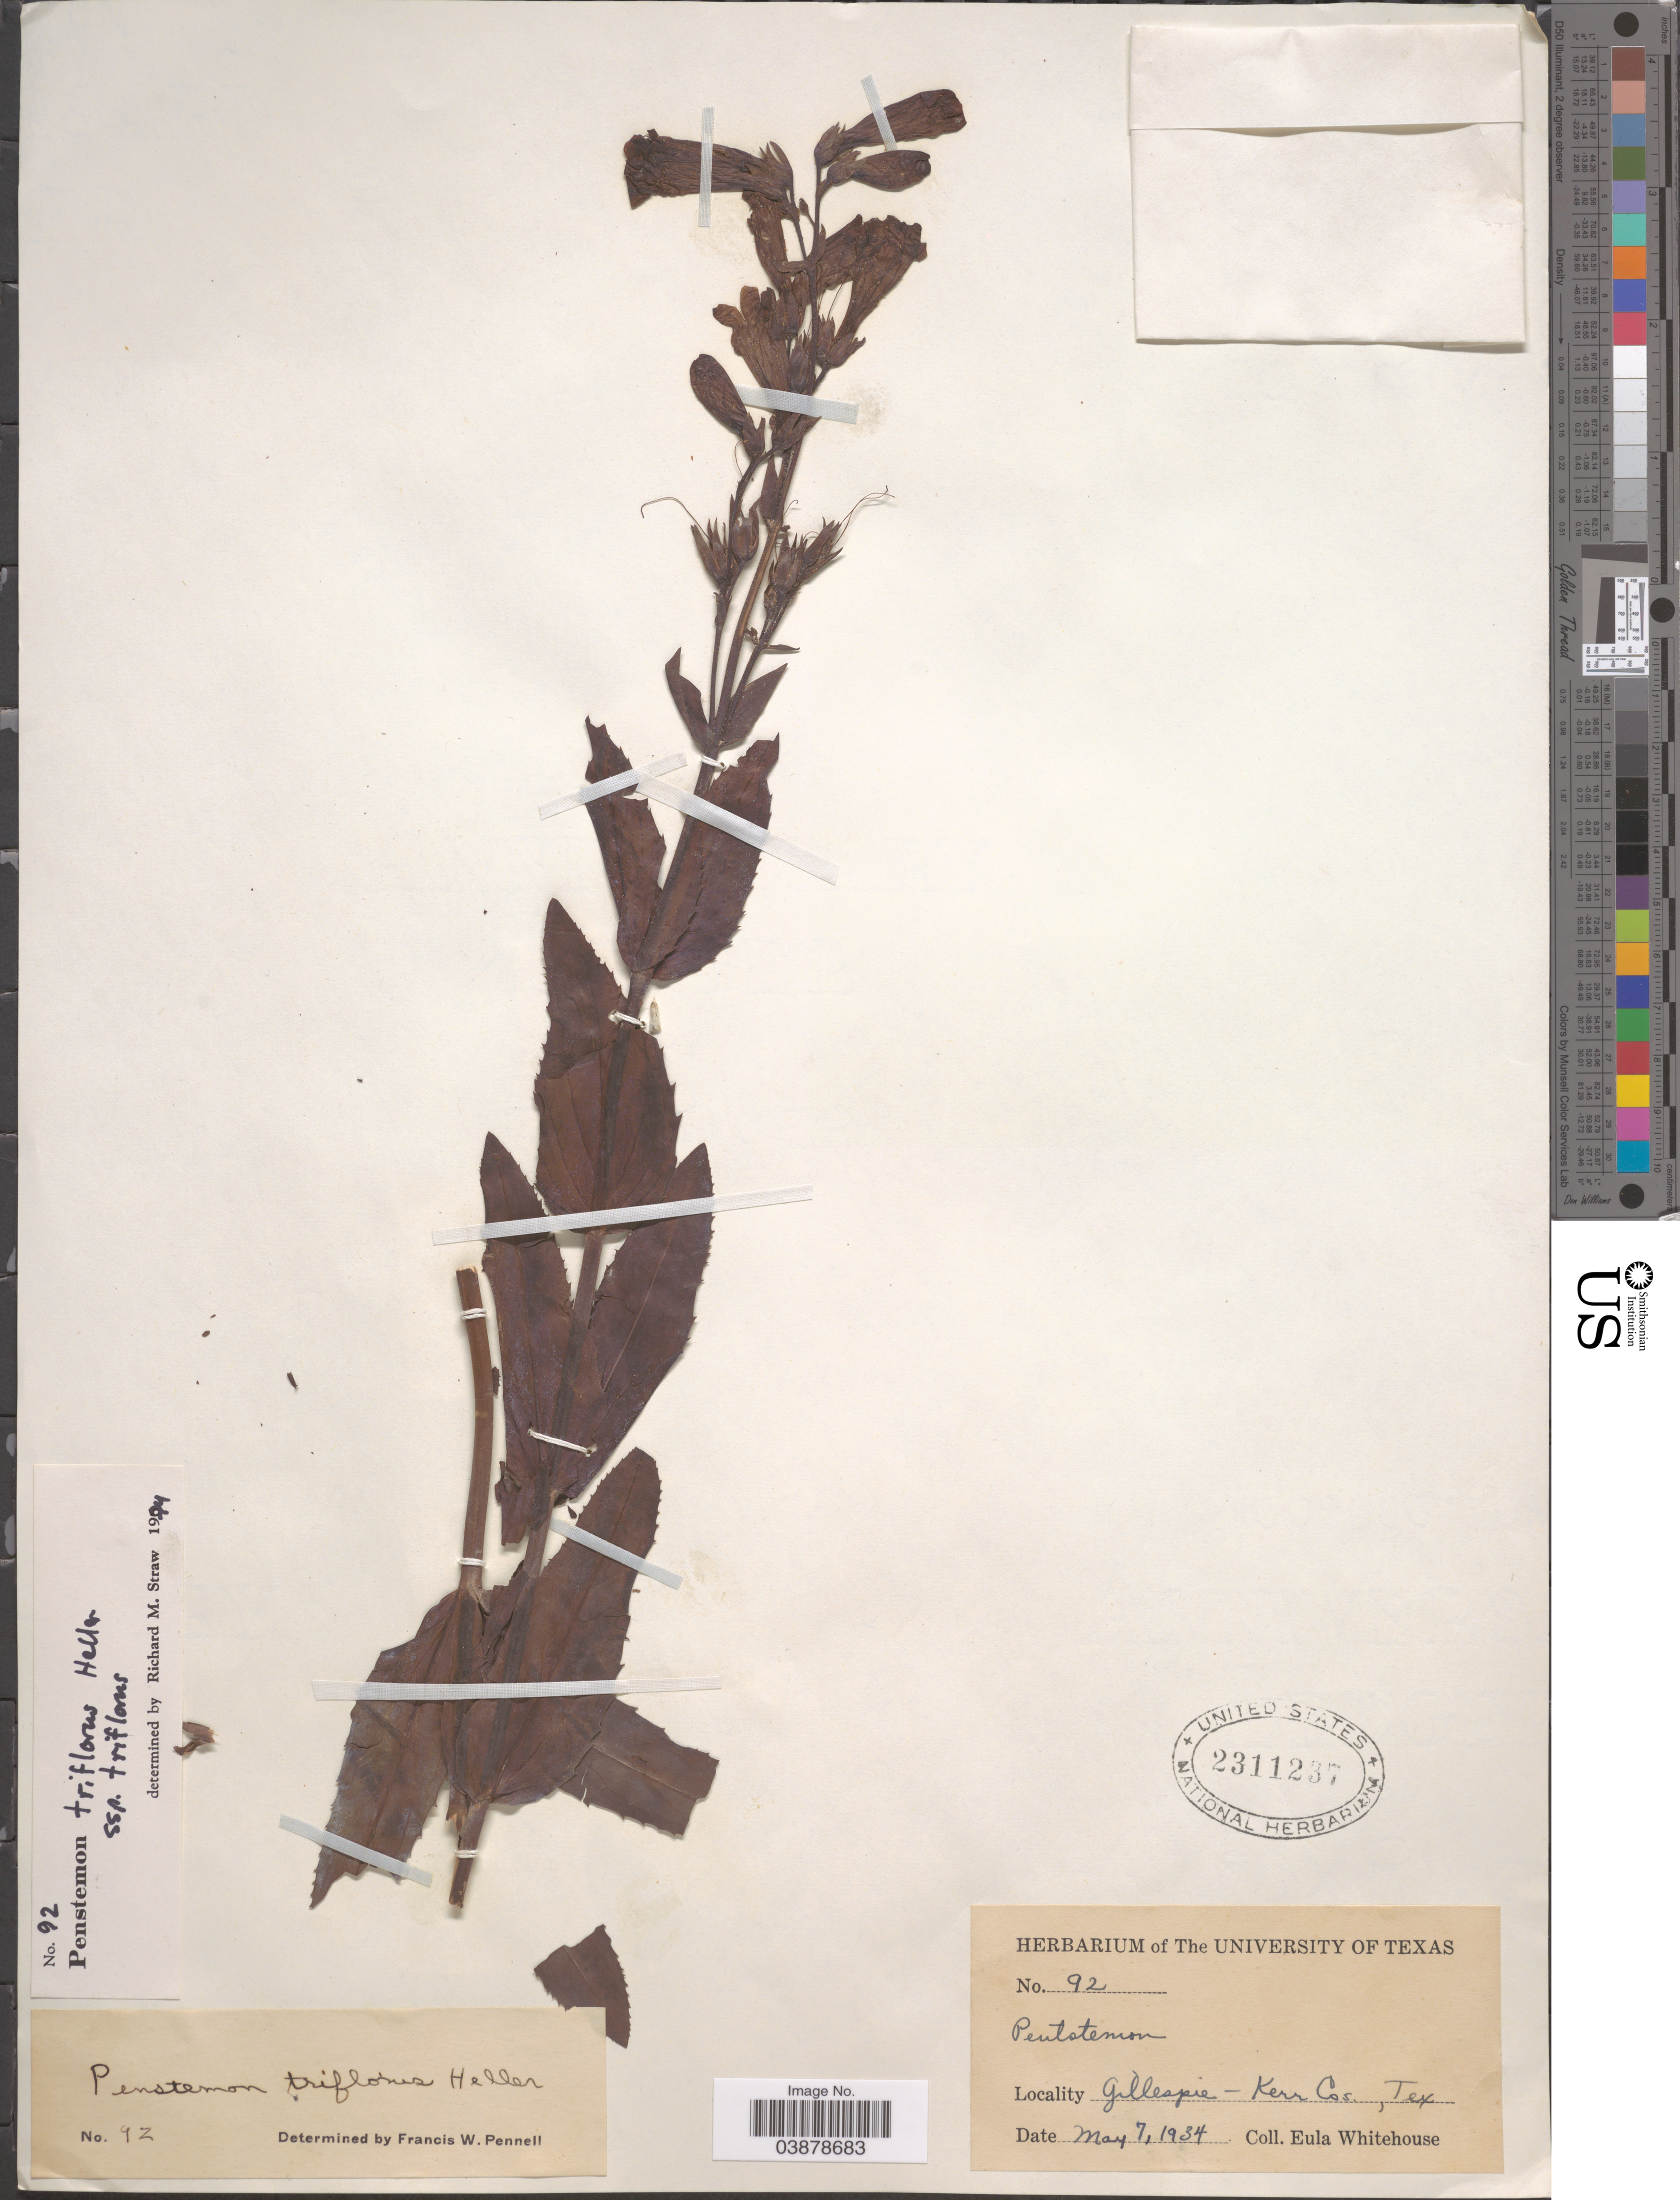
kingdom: Plantae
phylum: Tracheophyta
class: Magnoliopsida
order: Lamiales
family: Plantaginaceae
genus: Penstemon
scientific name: Penstemon triflorus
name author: A. Heller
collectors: E. Whitehouse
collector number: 92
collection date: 1934-05-07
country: United States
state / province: Texas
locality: Gillespie - Kerr Cos.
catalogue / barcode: US 2311237